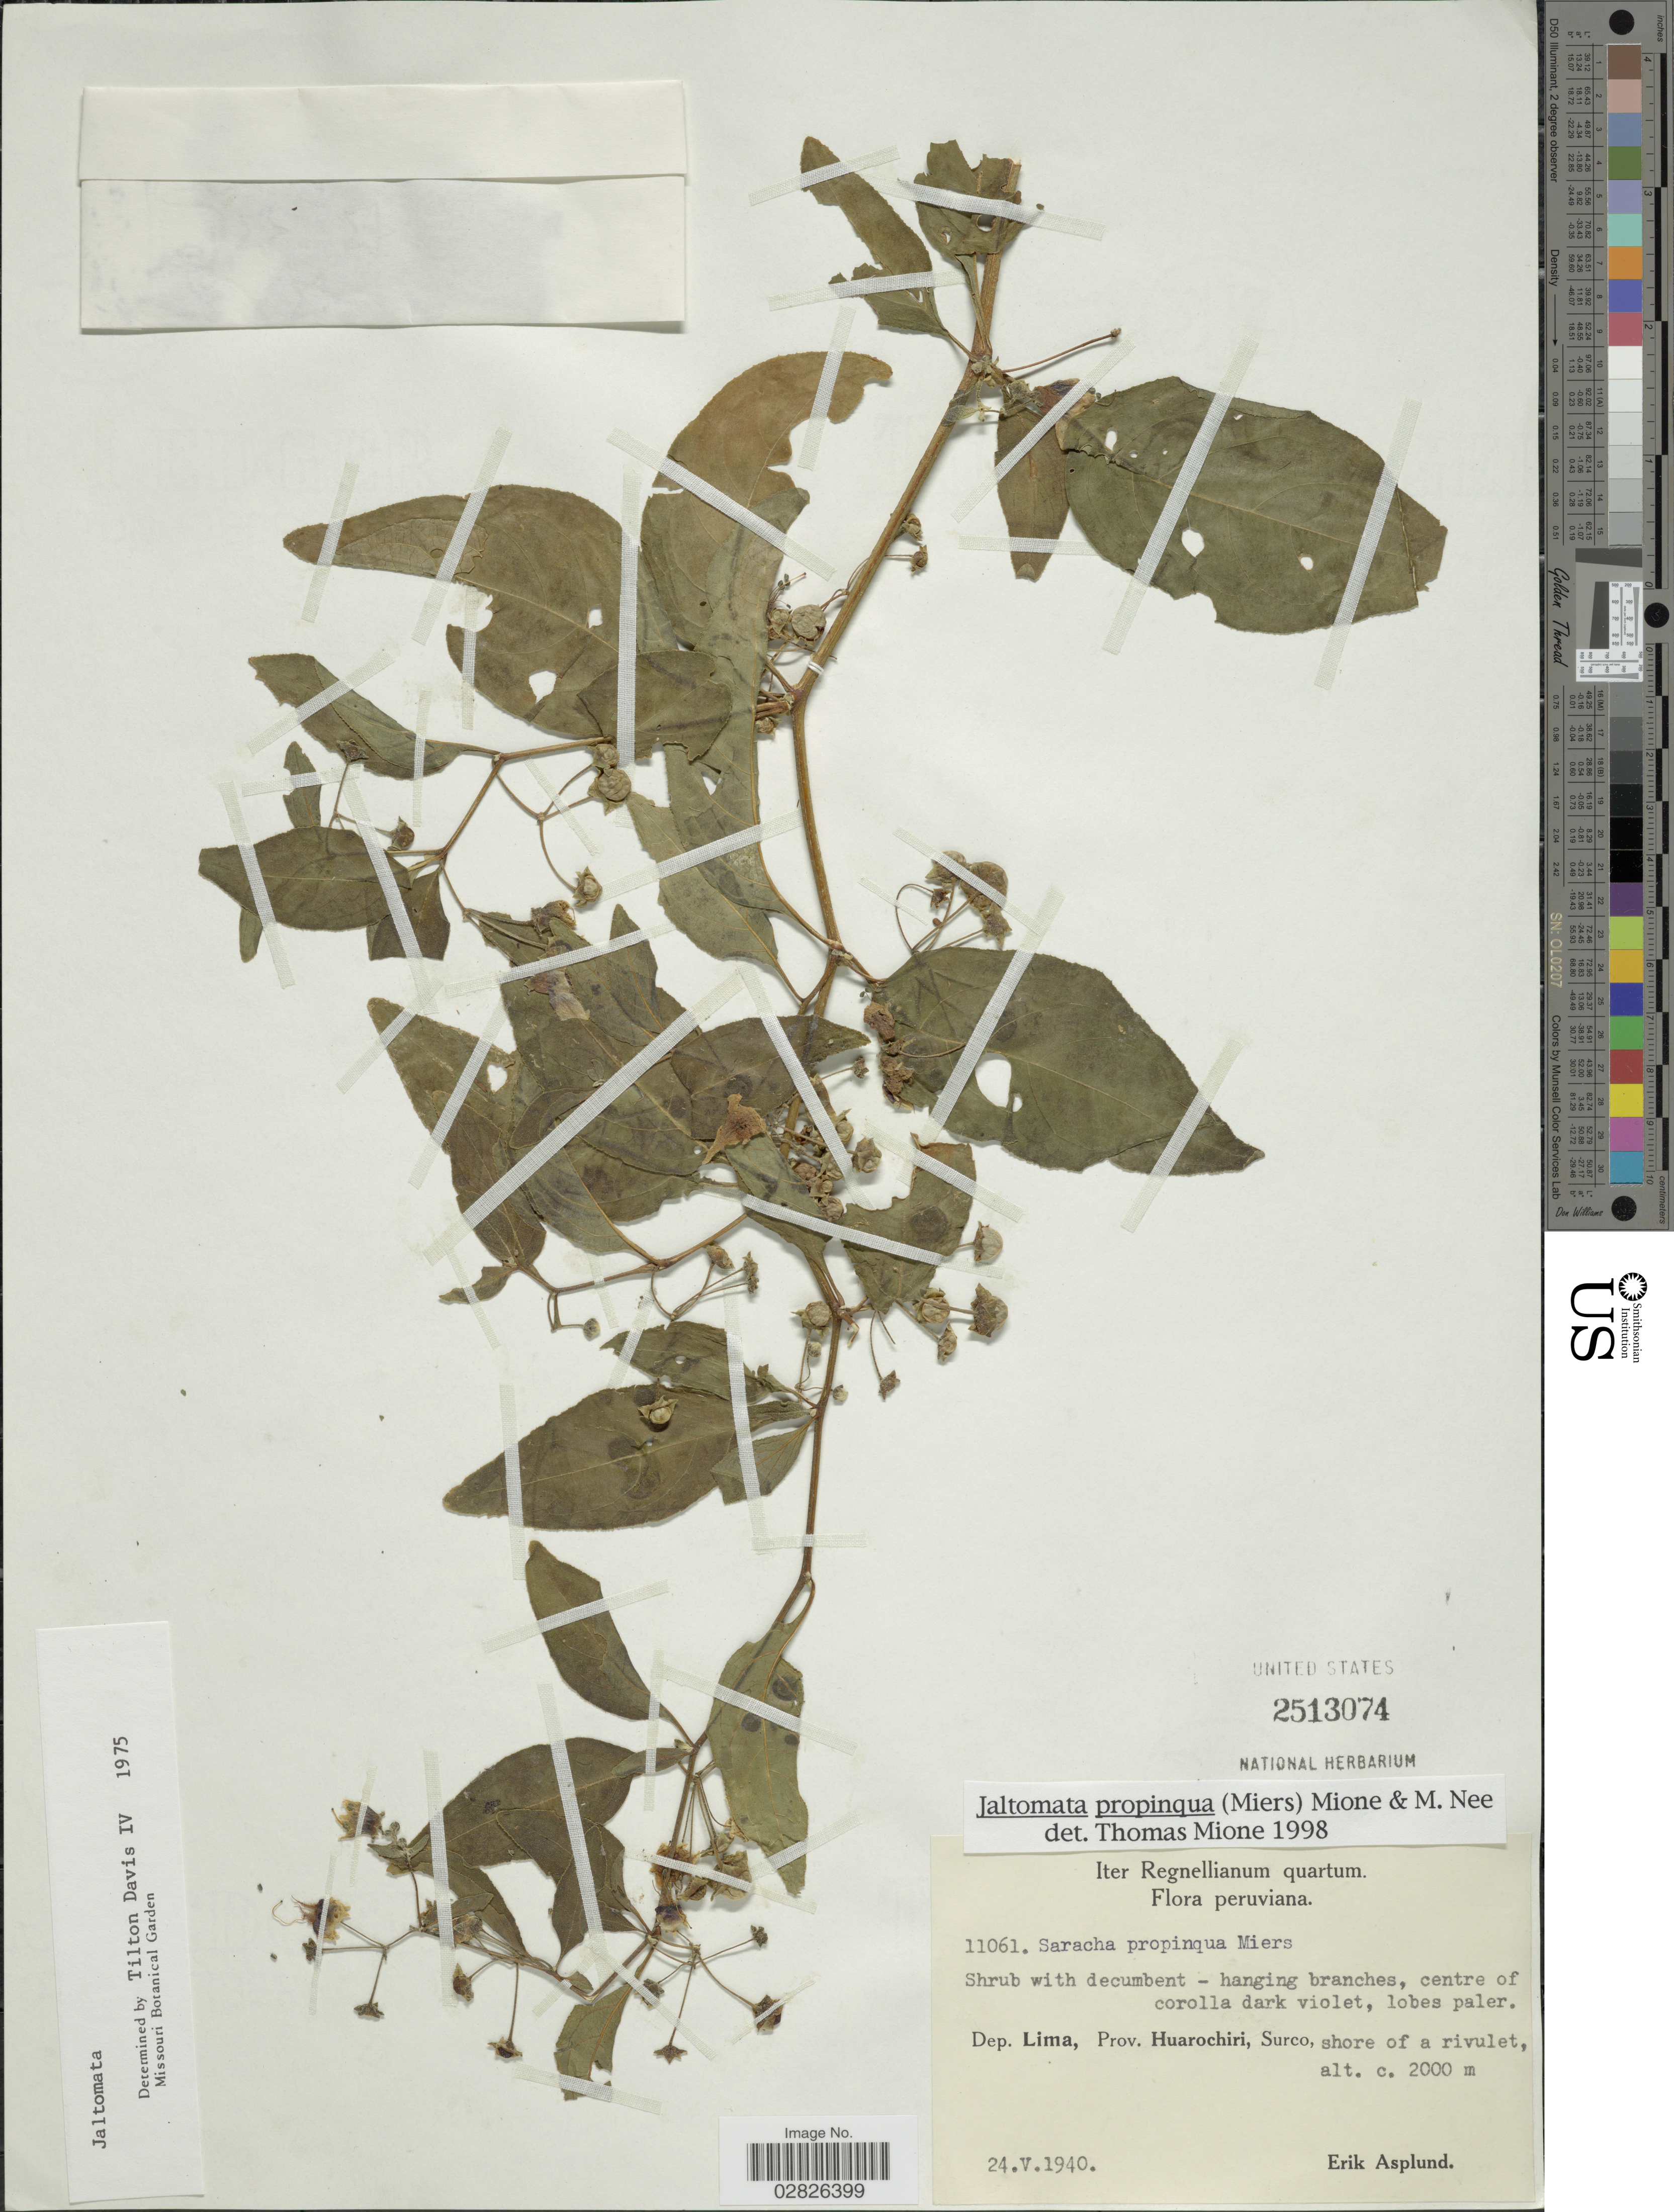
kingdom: Plantae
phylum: Tracheophyta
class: Magnoliopsida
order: Solanales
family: Solanaceae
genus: Jaltomata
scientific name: Jaltomata propinqua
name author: (Miers) Mione & M. Nee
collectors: E. Asplund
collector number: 11061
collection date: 1940-05-24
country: Peru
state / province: Lima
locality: Dep. Lima, Prov. Huarochiri, Surco, shore of a rivulet.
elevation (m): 2000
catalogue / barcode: US 2513074